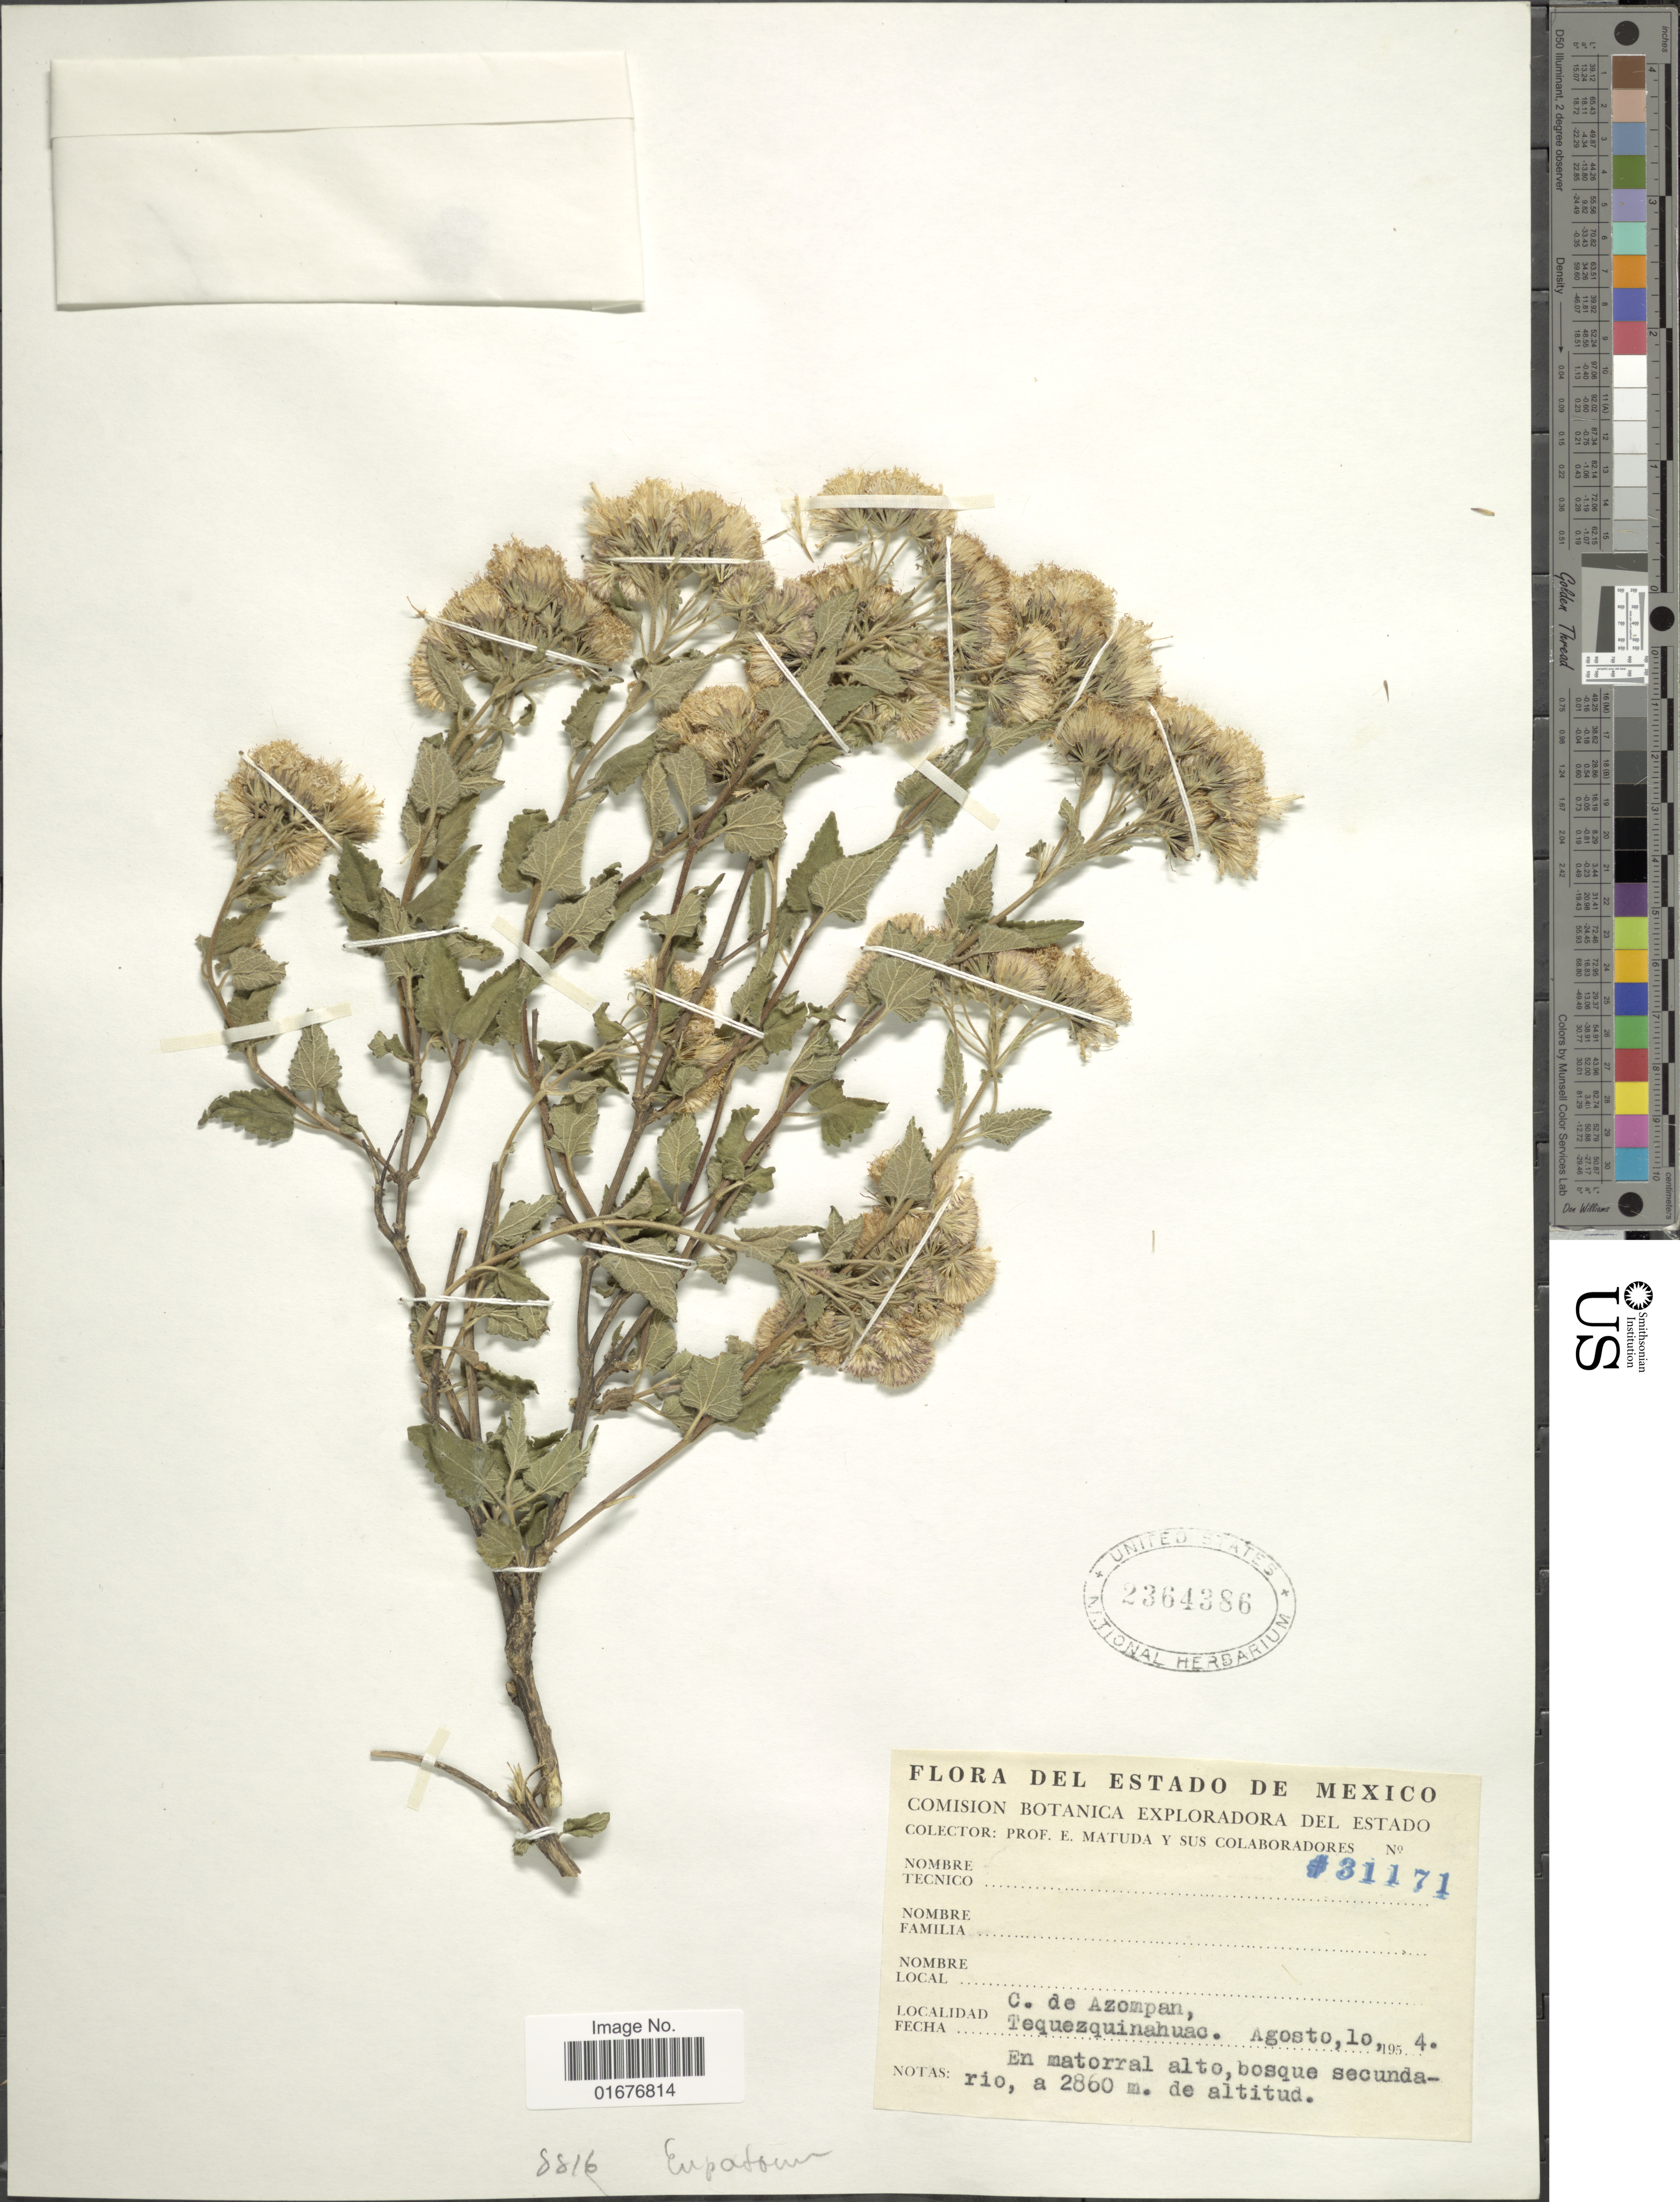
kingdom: Plantae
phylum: Tracheophyta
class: Magnoliopsida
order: Asterales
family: Asteraceae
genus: Ageratina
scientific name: Ageratina scorodonioides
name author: (A. Gray) R.M. King & H. Rob.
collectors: E. Matuda & et al.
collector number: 31171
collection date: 1954-08-10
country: Mexico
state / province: México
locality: C. de Azompan, Tequezquinahuac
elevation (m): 2860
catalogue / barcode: US 2364386